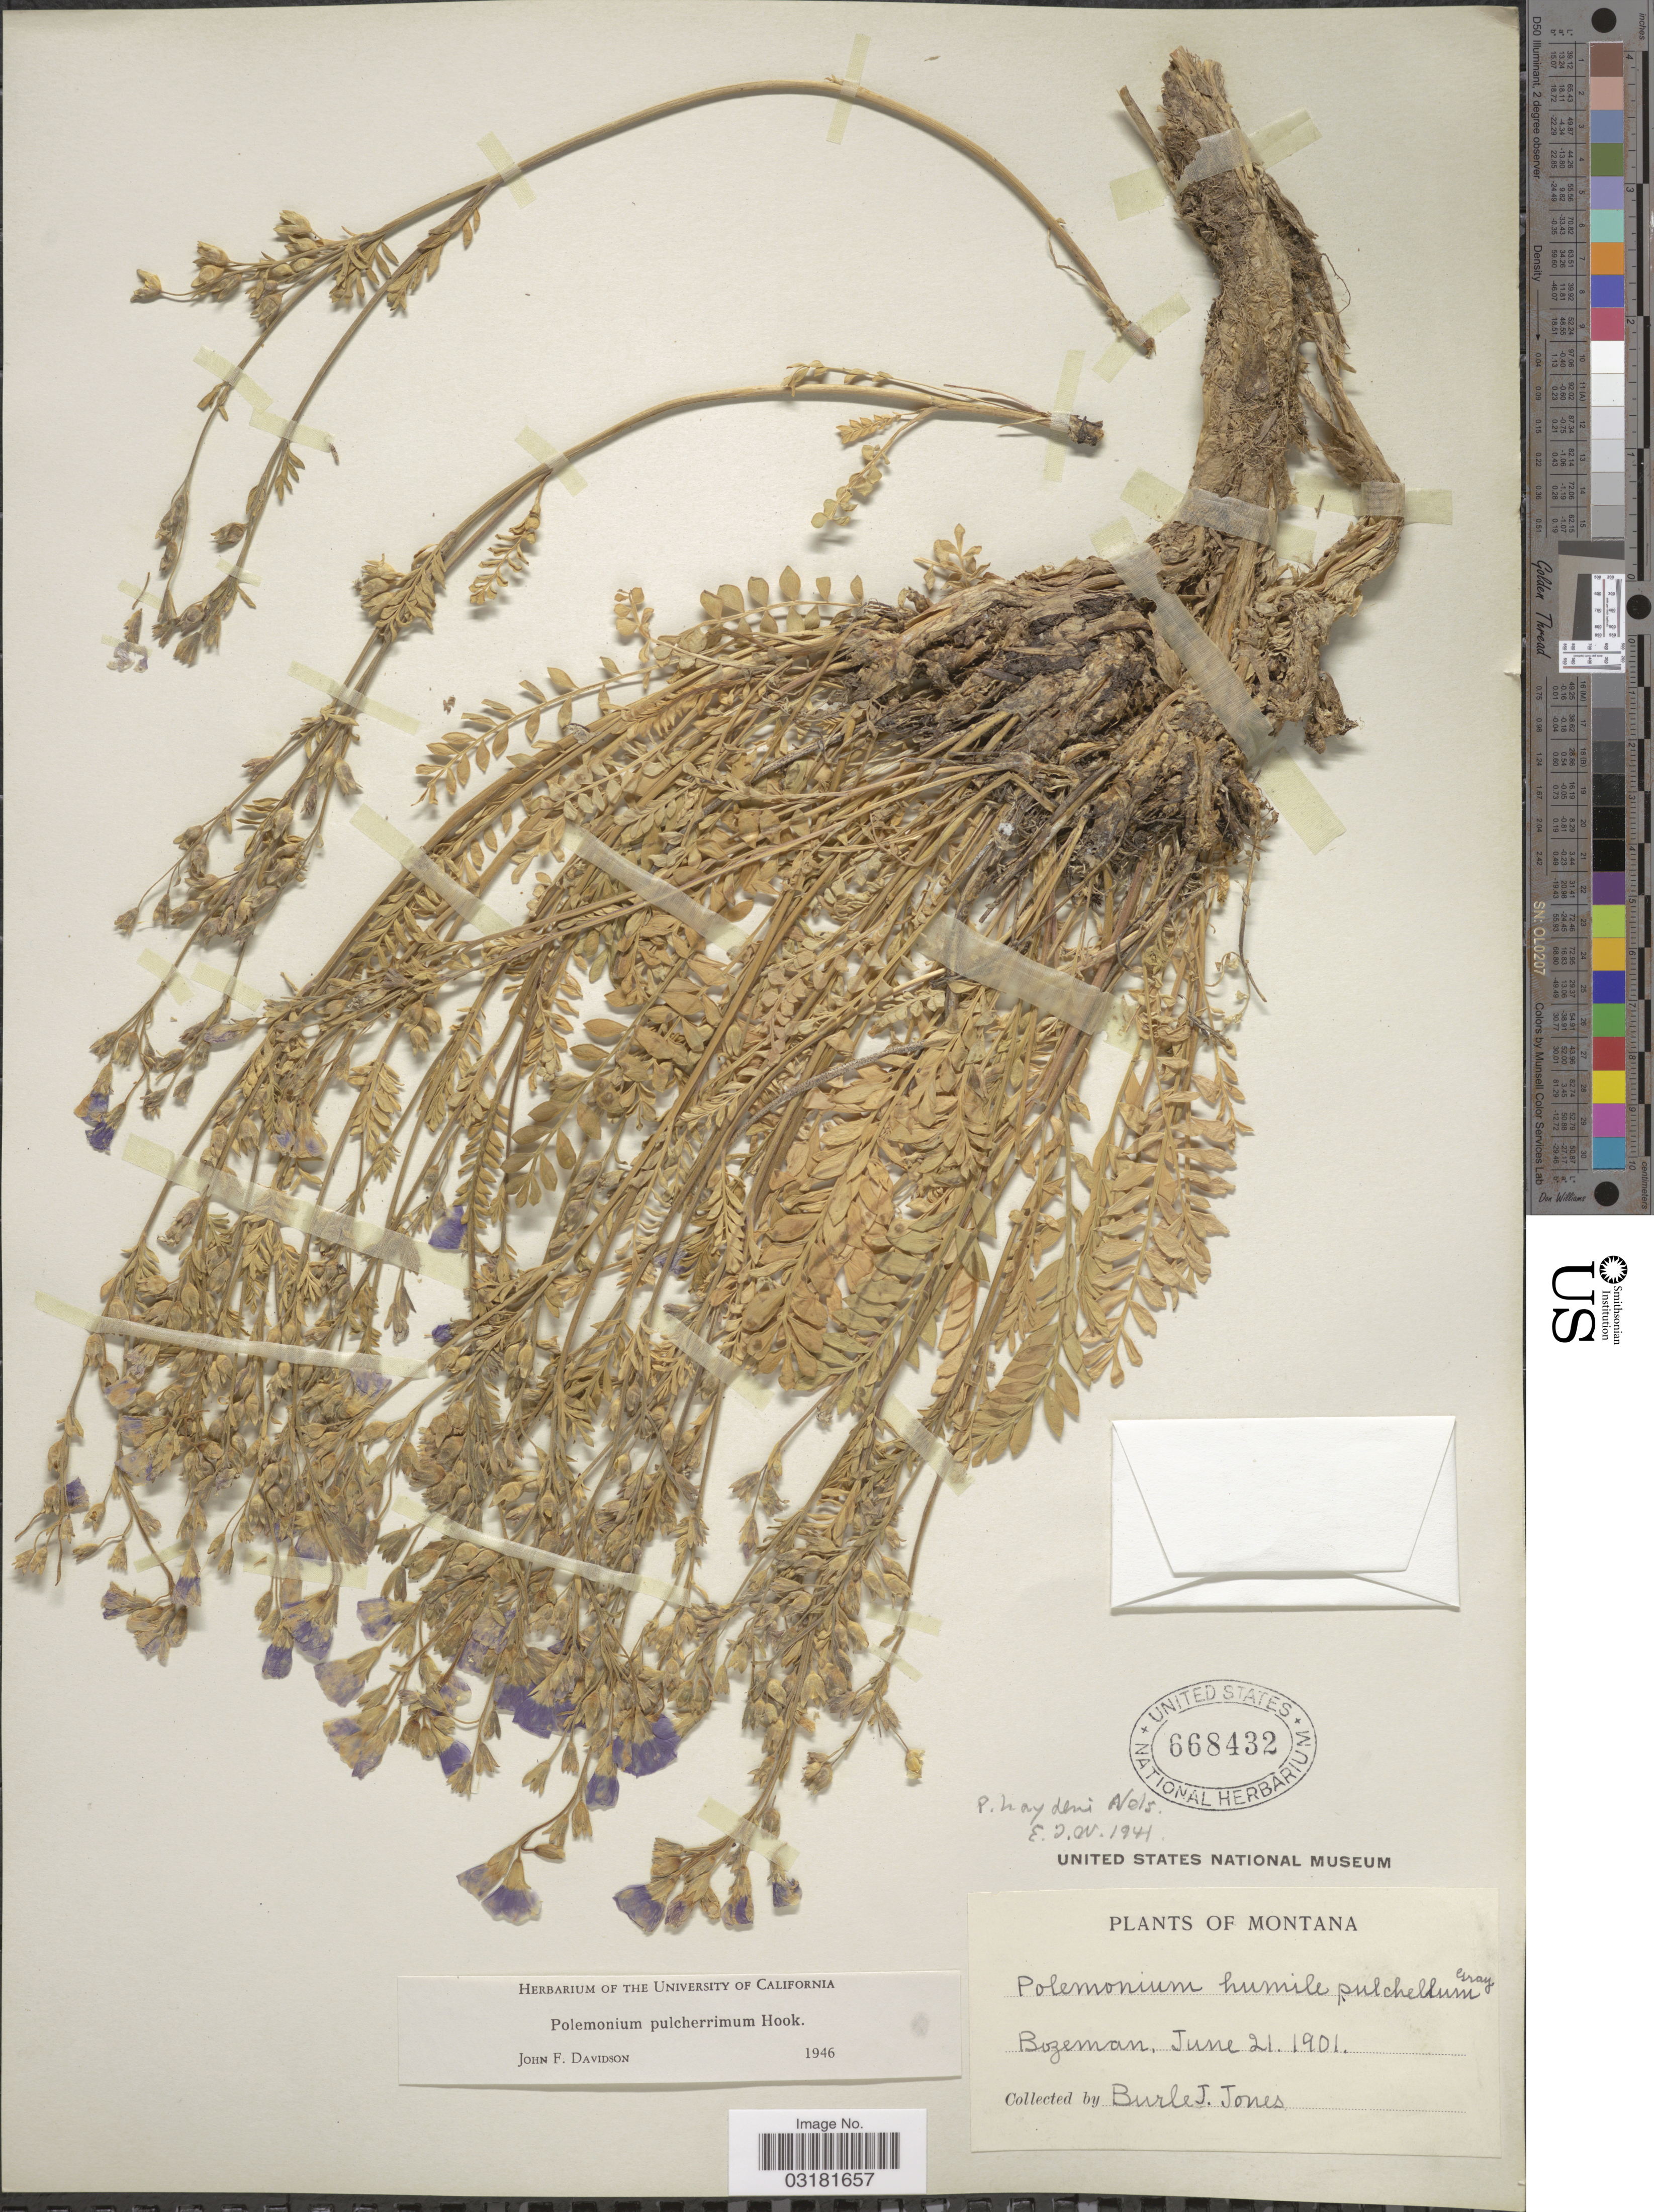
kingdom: Plantae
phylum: Tracheophyta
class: Magnoliopsida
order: Ericales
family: Polemoniaceae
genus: Polemonium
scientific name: Polemonium pulcherrimum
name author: Hook.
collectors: B. Jones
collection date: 1901-06-21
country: United States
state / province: Montana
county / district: Gallatin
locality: Bozeman.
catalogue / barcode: US 668432